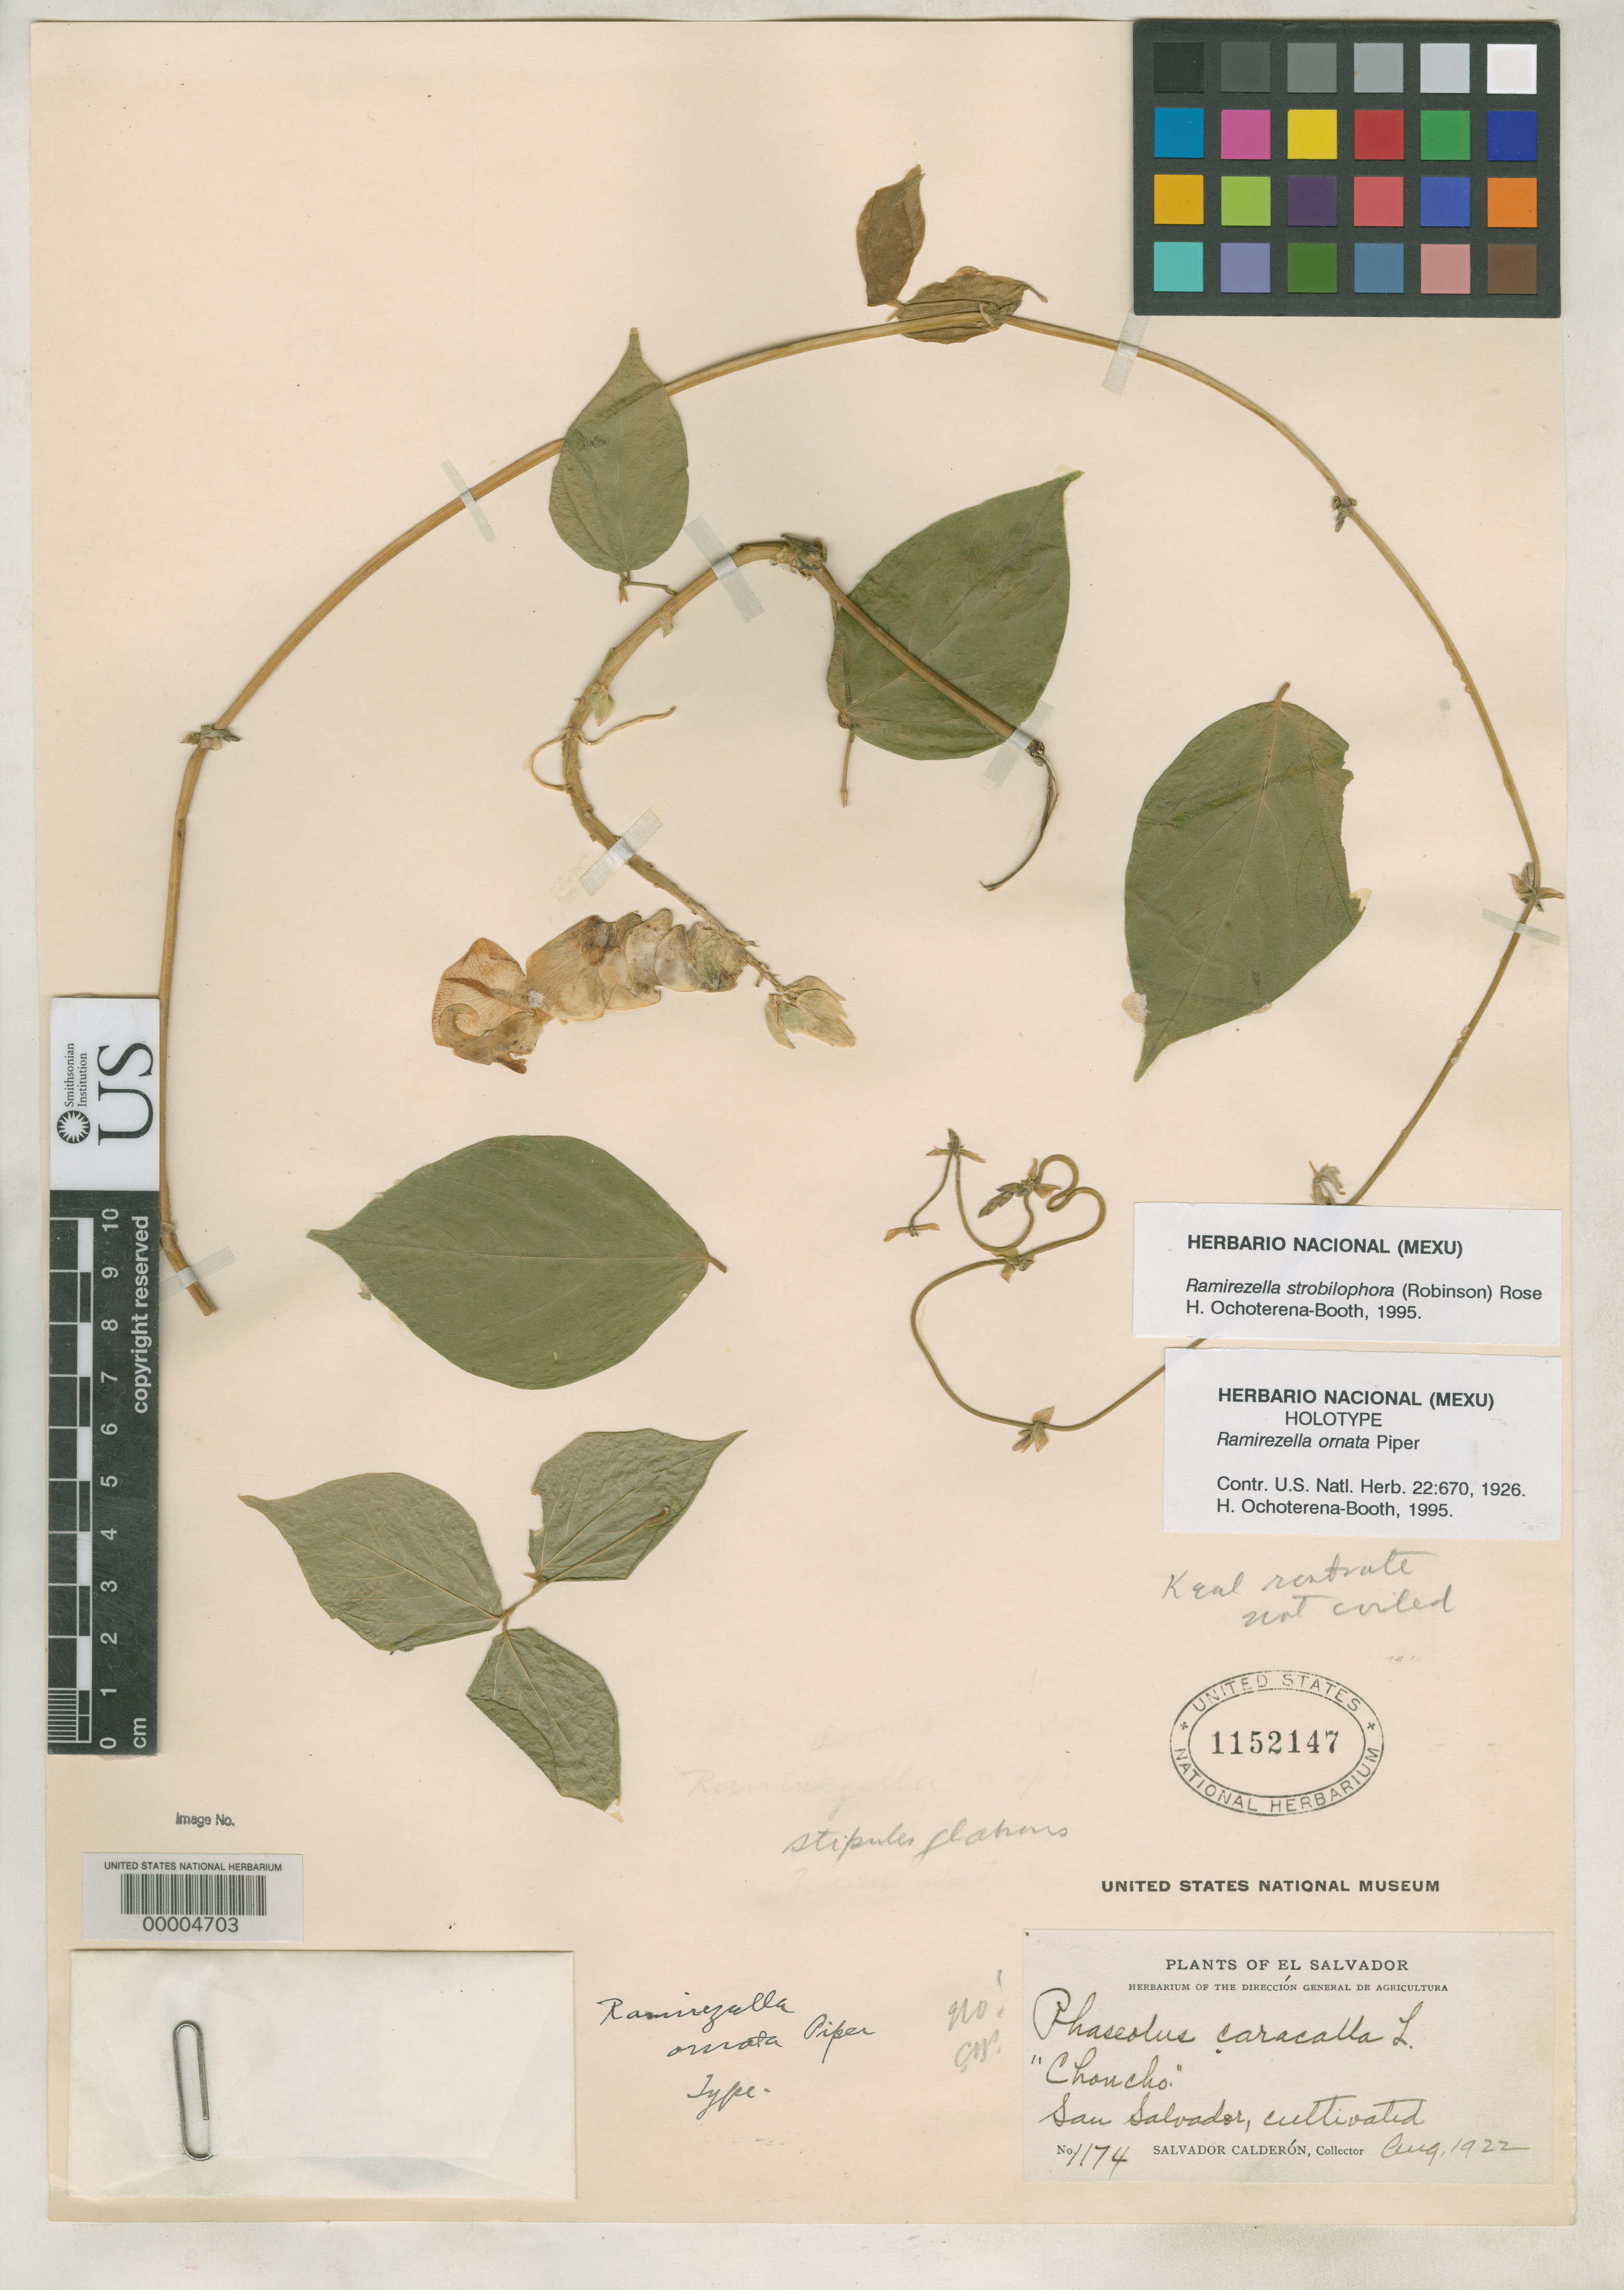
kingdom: Plantae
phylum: Tracheophyta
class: Magnoliopsida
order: Fabales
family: Fabaceae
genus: Ramirezella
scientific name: Ramirezella ornata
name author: Piper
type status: Holotype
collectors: S. Calderón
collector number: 1174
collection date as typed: Aug 1922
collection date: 1922-08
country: El Salvador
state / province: San Salvador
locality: Choncho.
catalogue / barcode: US 1152147